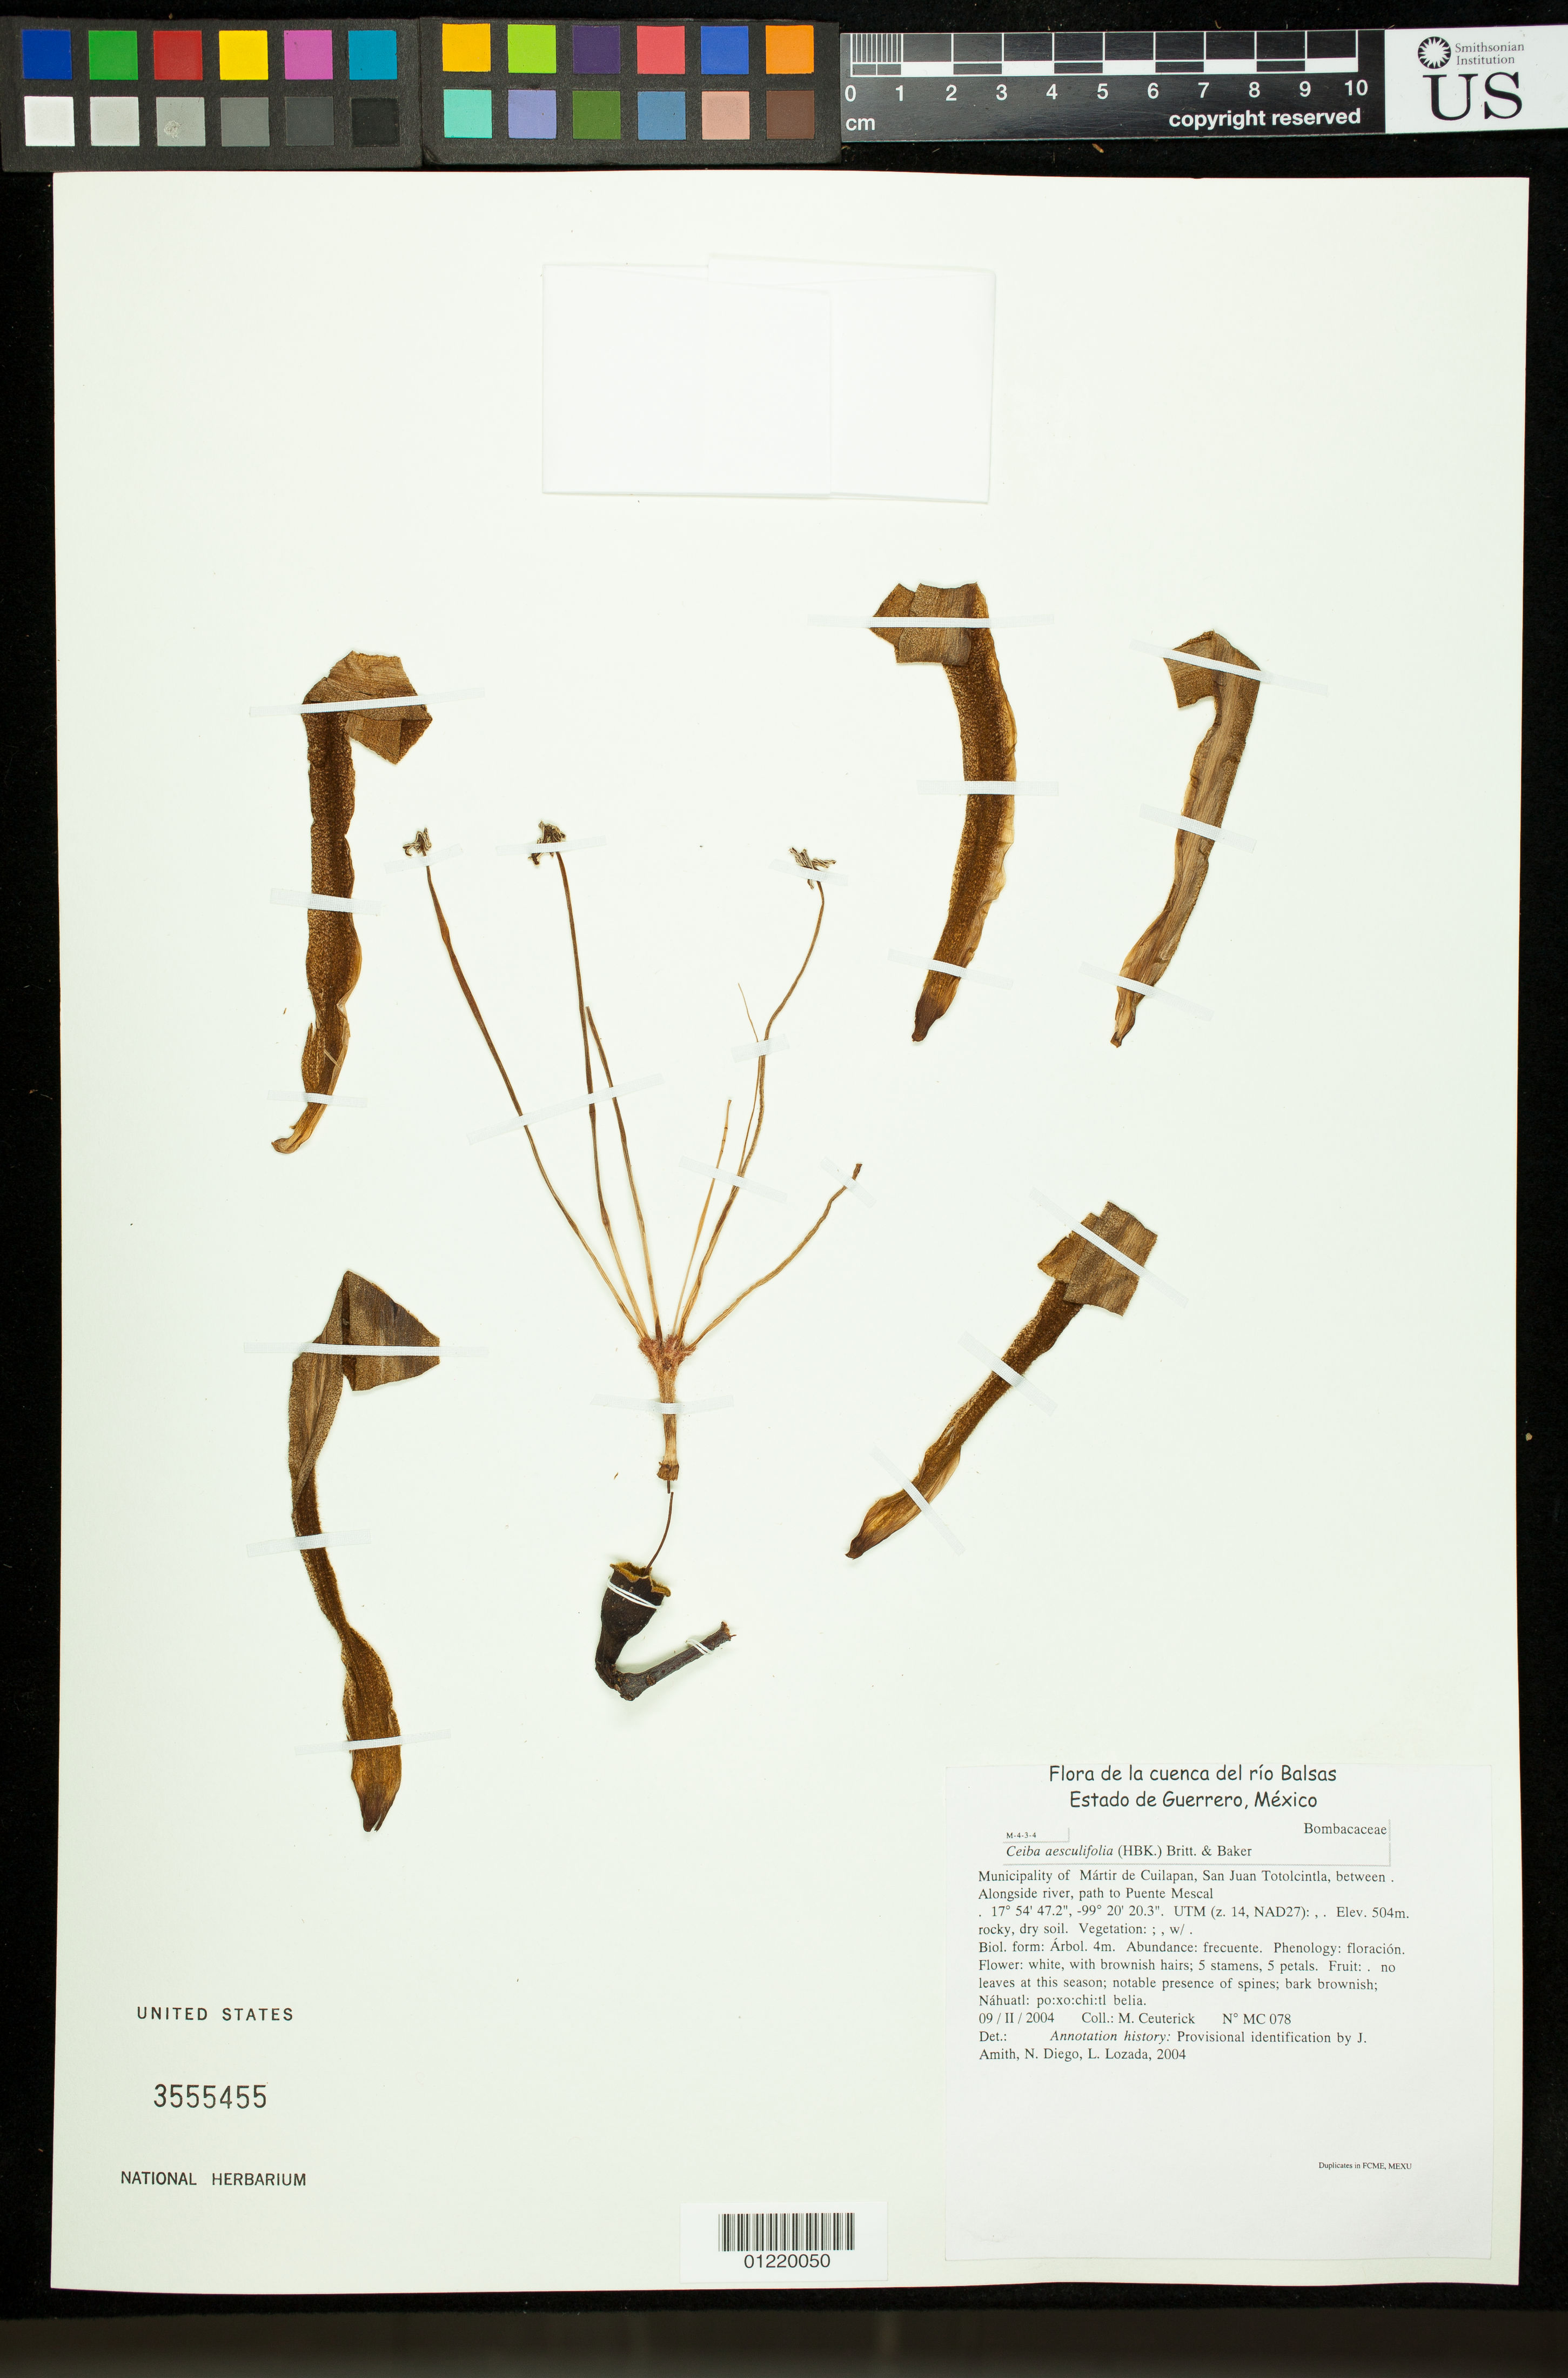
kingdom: Plantae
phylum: Tracheophyta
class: Magnoliopsida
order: Malvales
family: Malvaceae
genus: Ceiba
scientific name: Ceiba aesculifolia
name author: (Kunth) Britten & Baker f.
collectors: M. Ceuterick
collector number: MC078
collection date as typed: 2/9/2004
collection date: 2004-02-09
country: Mexico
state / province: Guerrero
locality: Estado de Guerrero: Municipality of Martir de Cuilapan, San Juan Totolcintla between. Alongside river, path to Puente Mescal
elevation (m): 504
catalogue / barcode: US 3555455